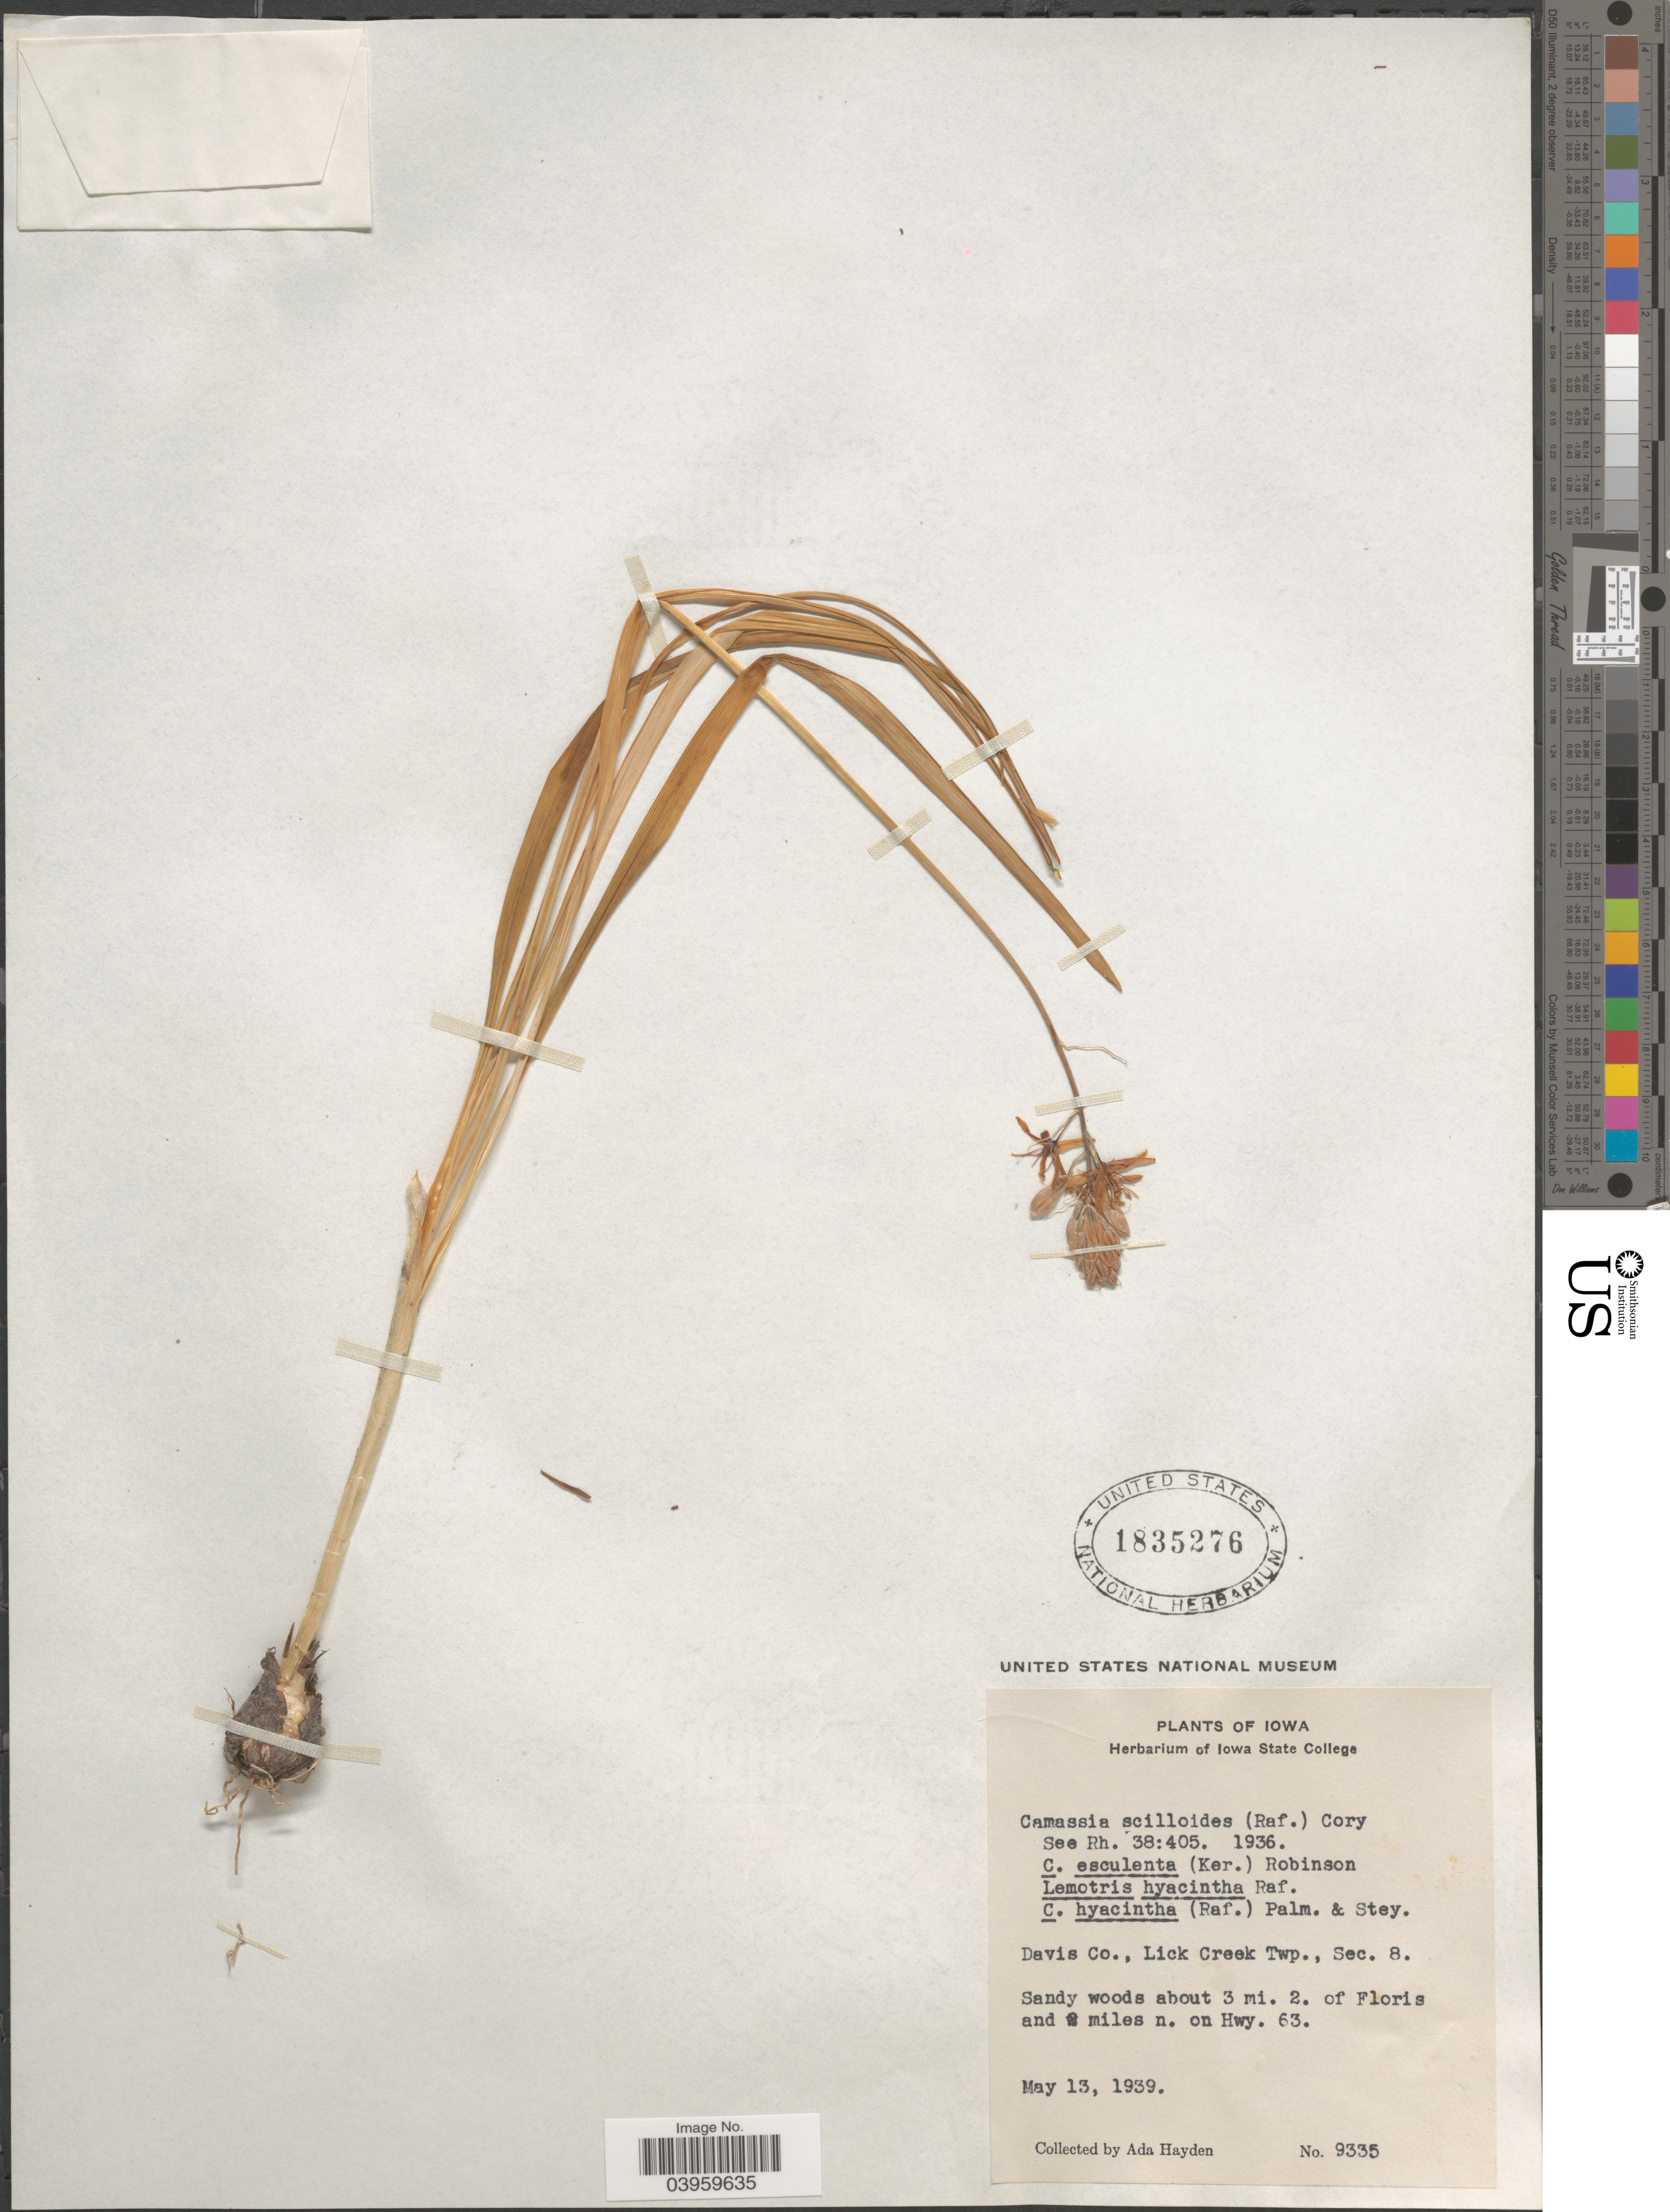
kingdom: Plantae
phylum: Tracheophyta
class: Liliopsida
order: Asparagales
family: Asparagaceae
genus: Camassia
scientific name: Camassia scilloides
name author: (Raf.) Cory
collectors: Ada Hayden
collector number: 9335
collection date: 1939-05-13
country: United States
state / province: Iowa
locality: Davis Co., Lick Creek Twp., Sec. 8. Sandy woods about 3 mi. 2. of Floris and 2 miles n. on Hwy. 63.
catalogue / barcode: US 1835276